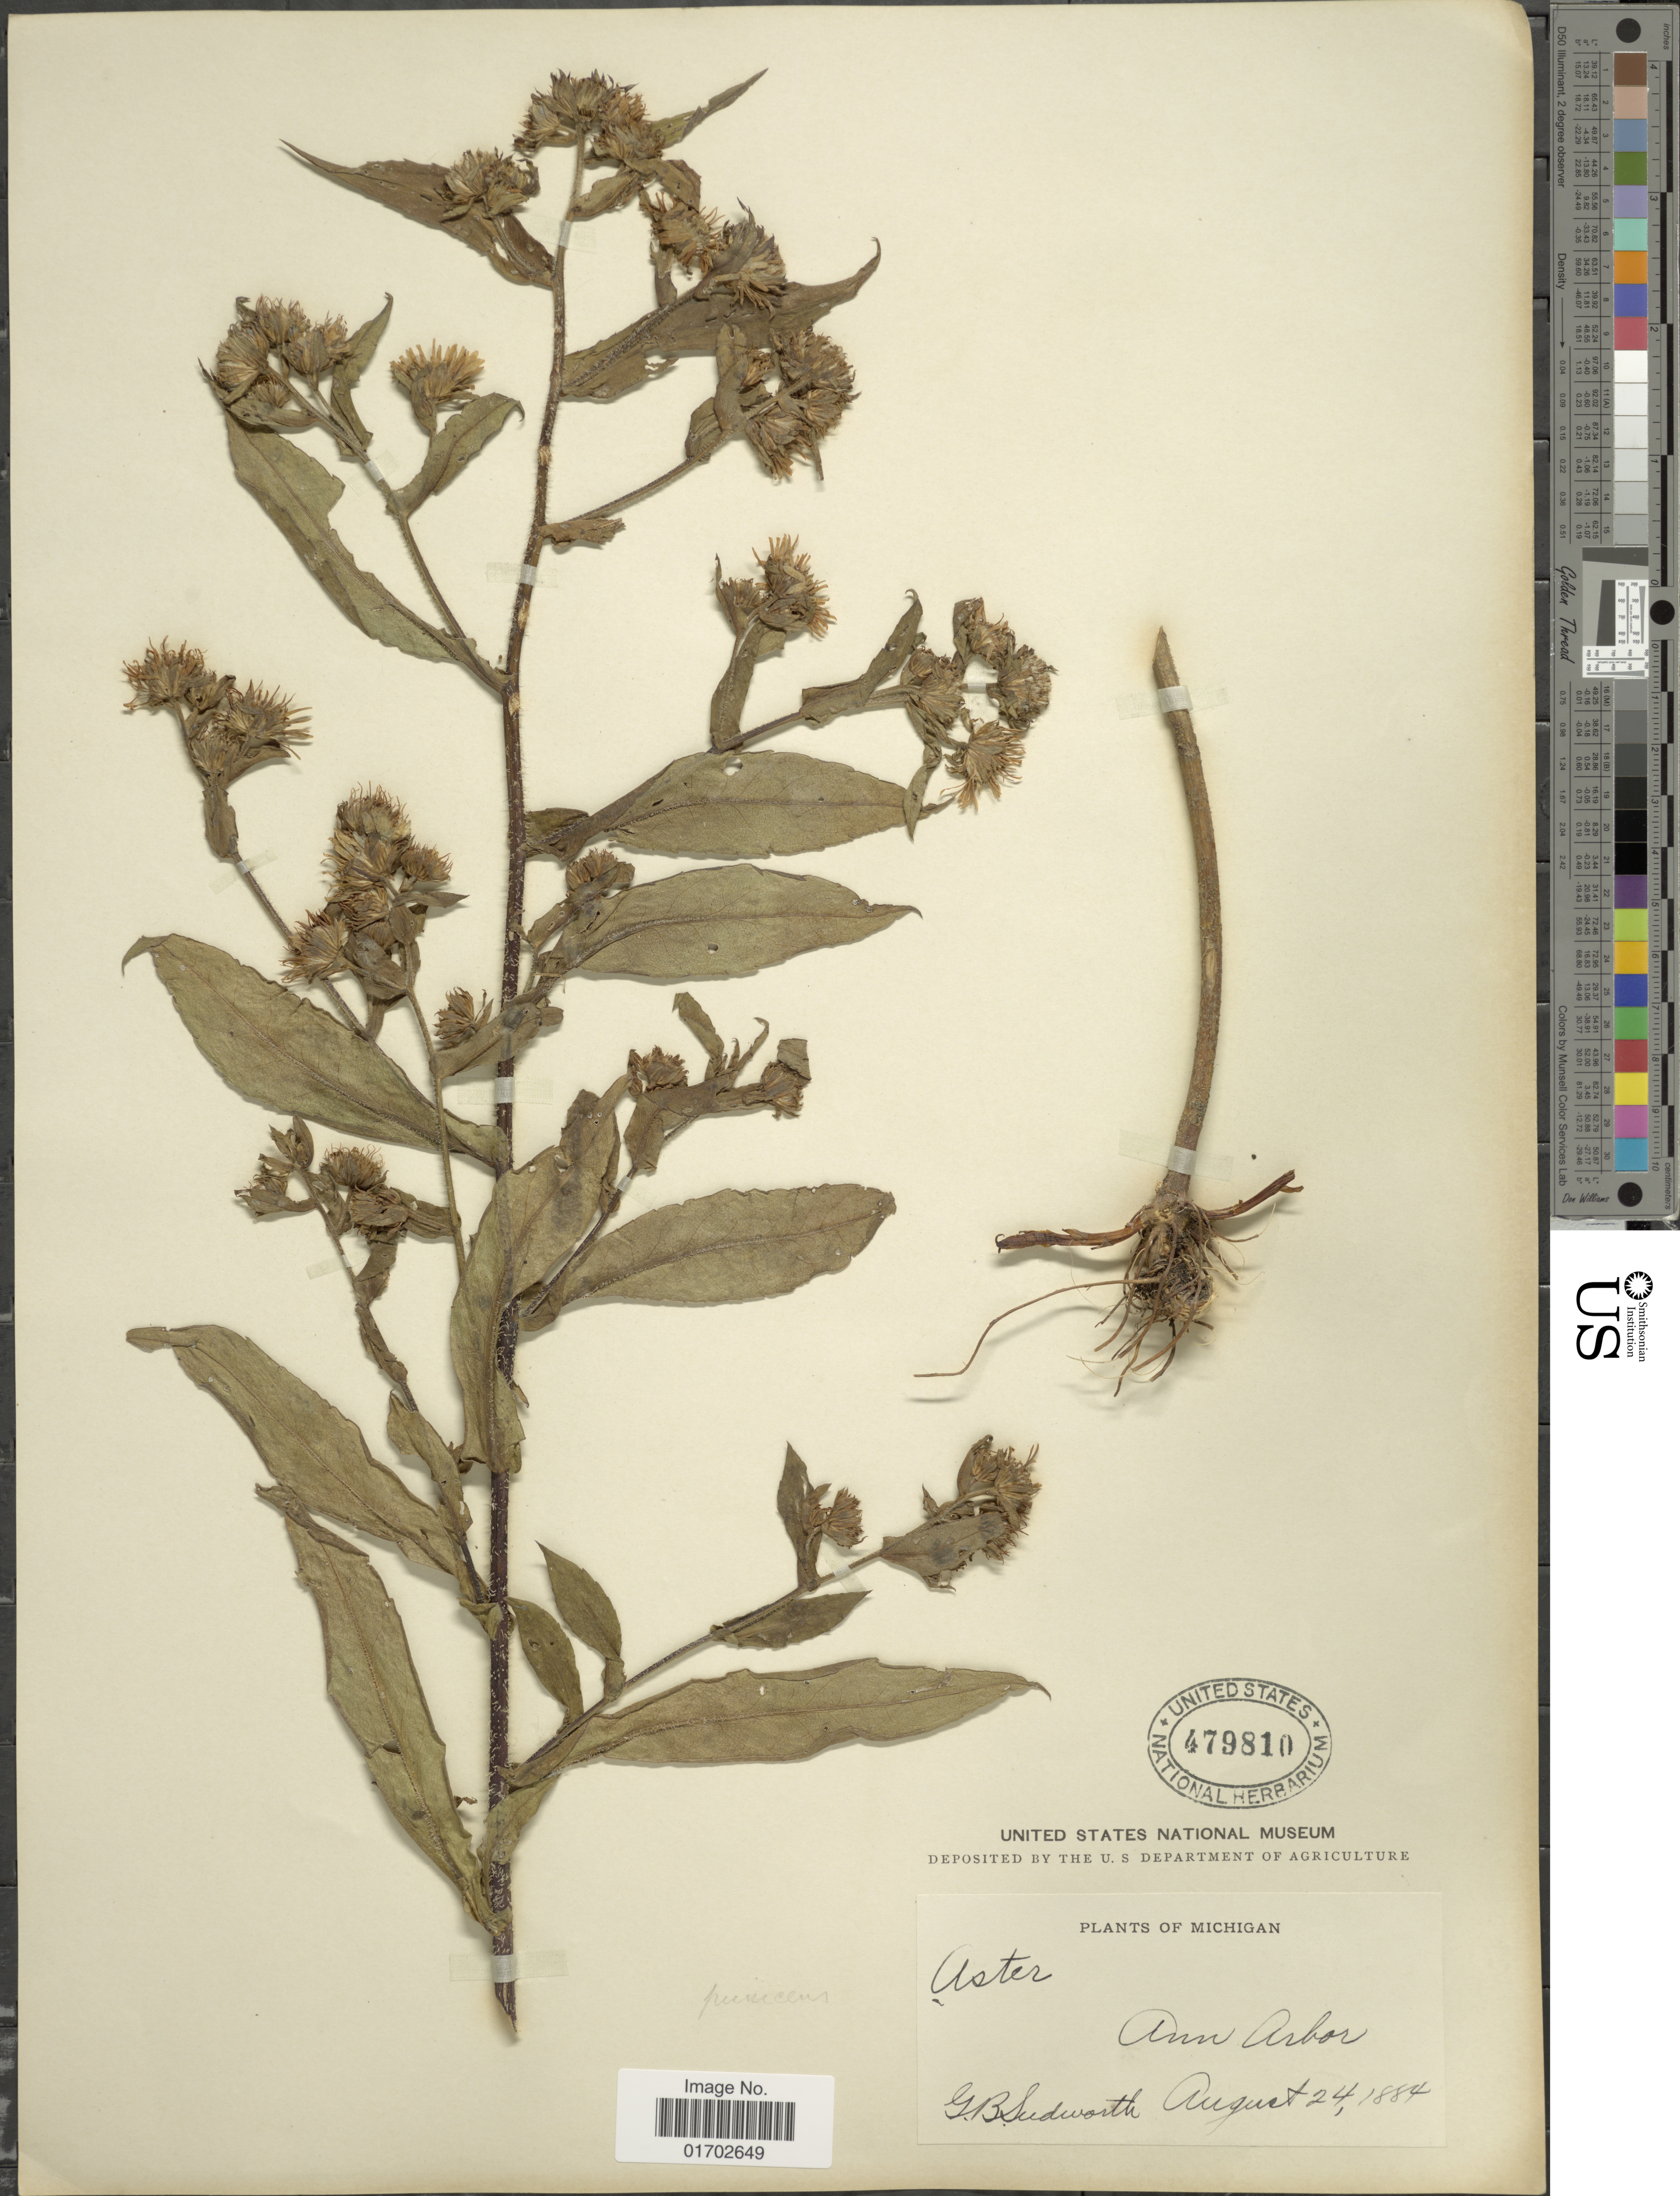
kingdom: Plantae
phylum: Tracheophyta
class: Magnoliopsida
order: Asterales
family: Asteraceae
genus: Symphyotrichum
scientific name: Symphyotrichum puniceum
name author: (L.) Á. Löve & D. Löve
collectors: G. B. Sudworth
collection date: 1884-08-24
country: United States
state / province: Michigan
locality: Ann Arbor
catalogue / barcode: US 479810